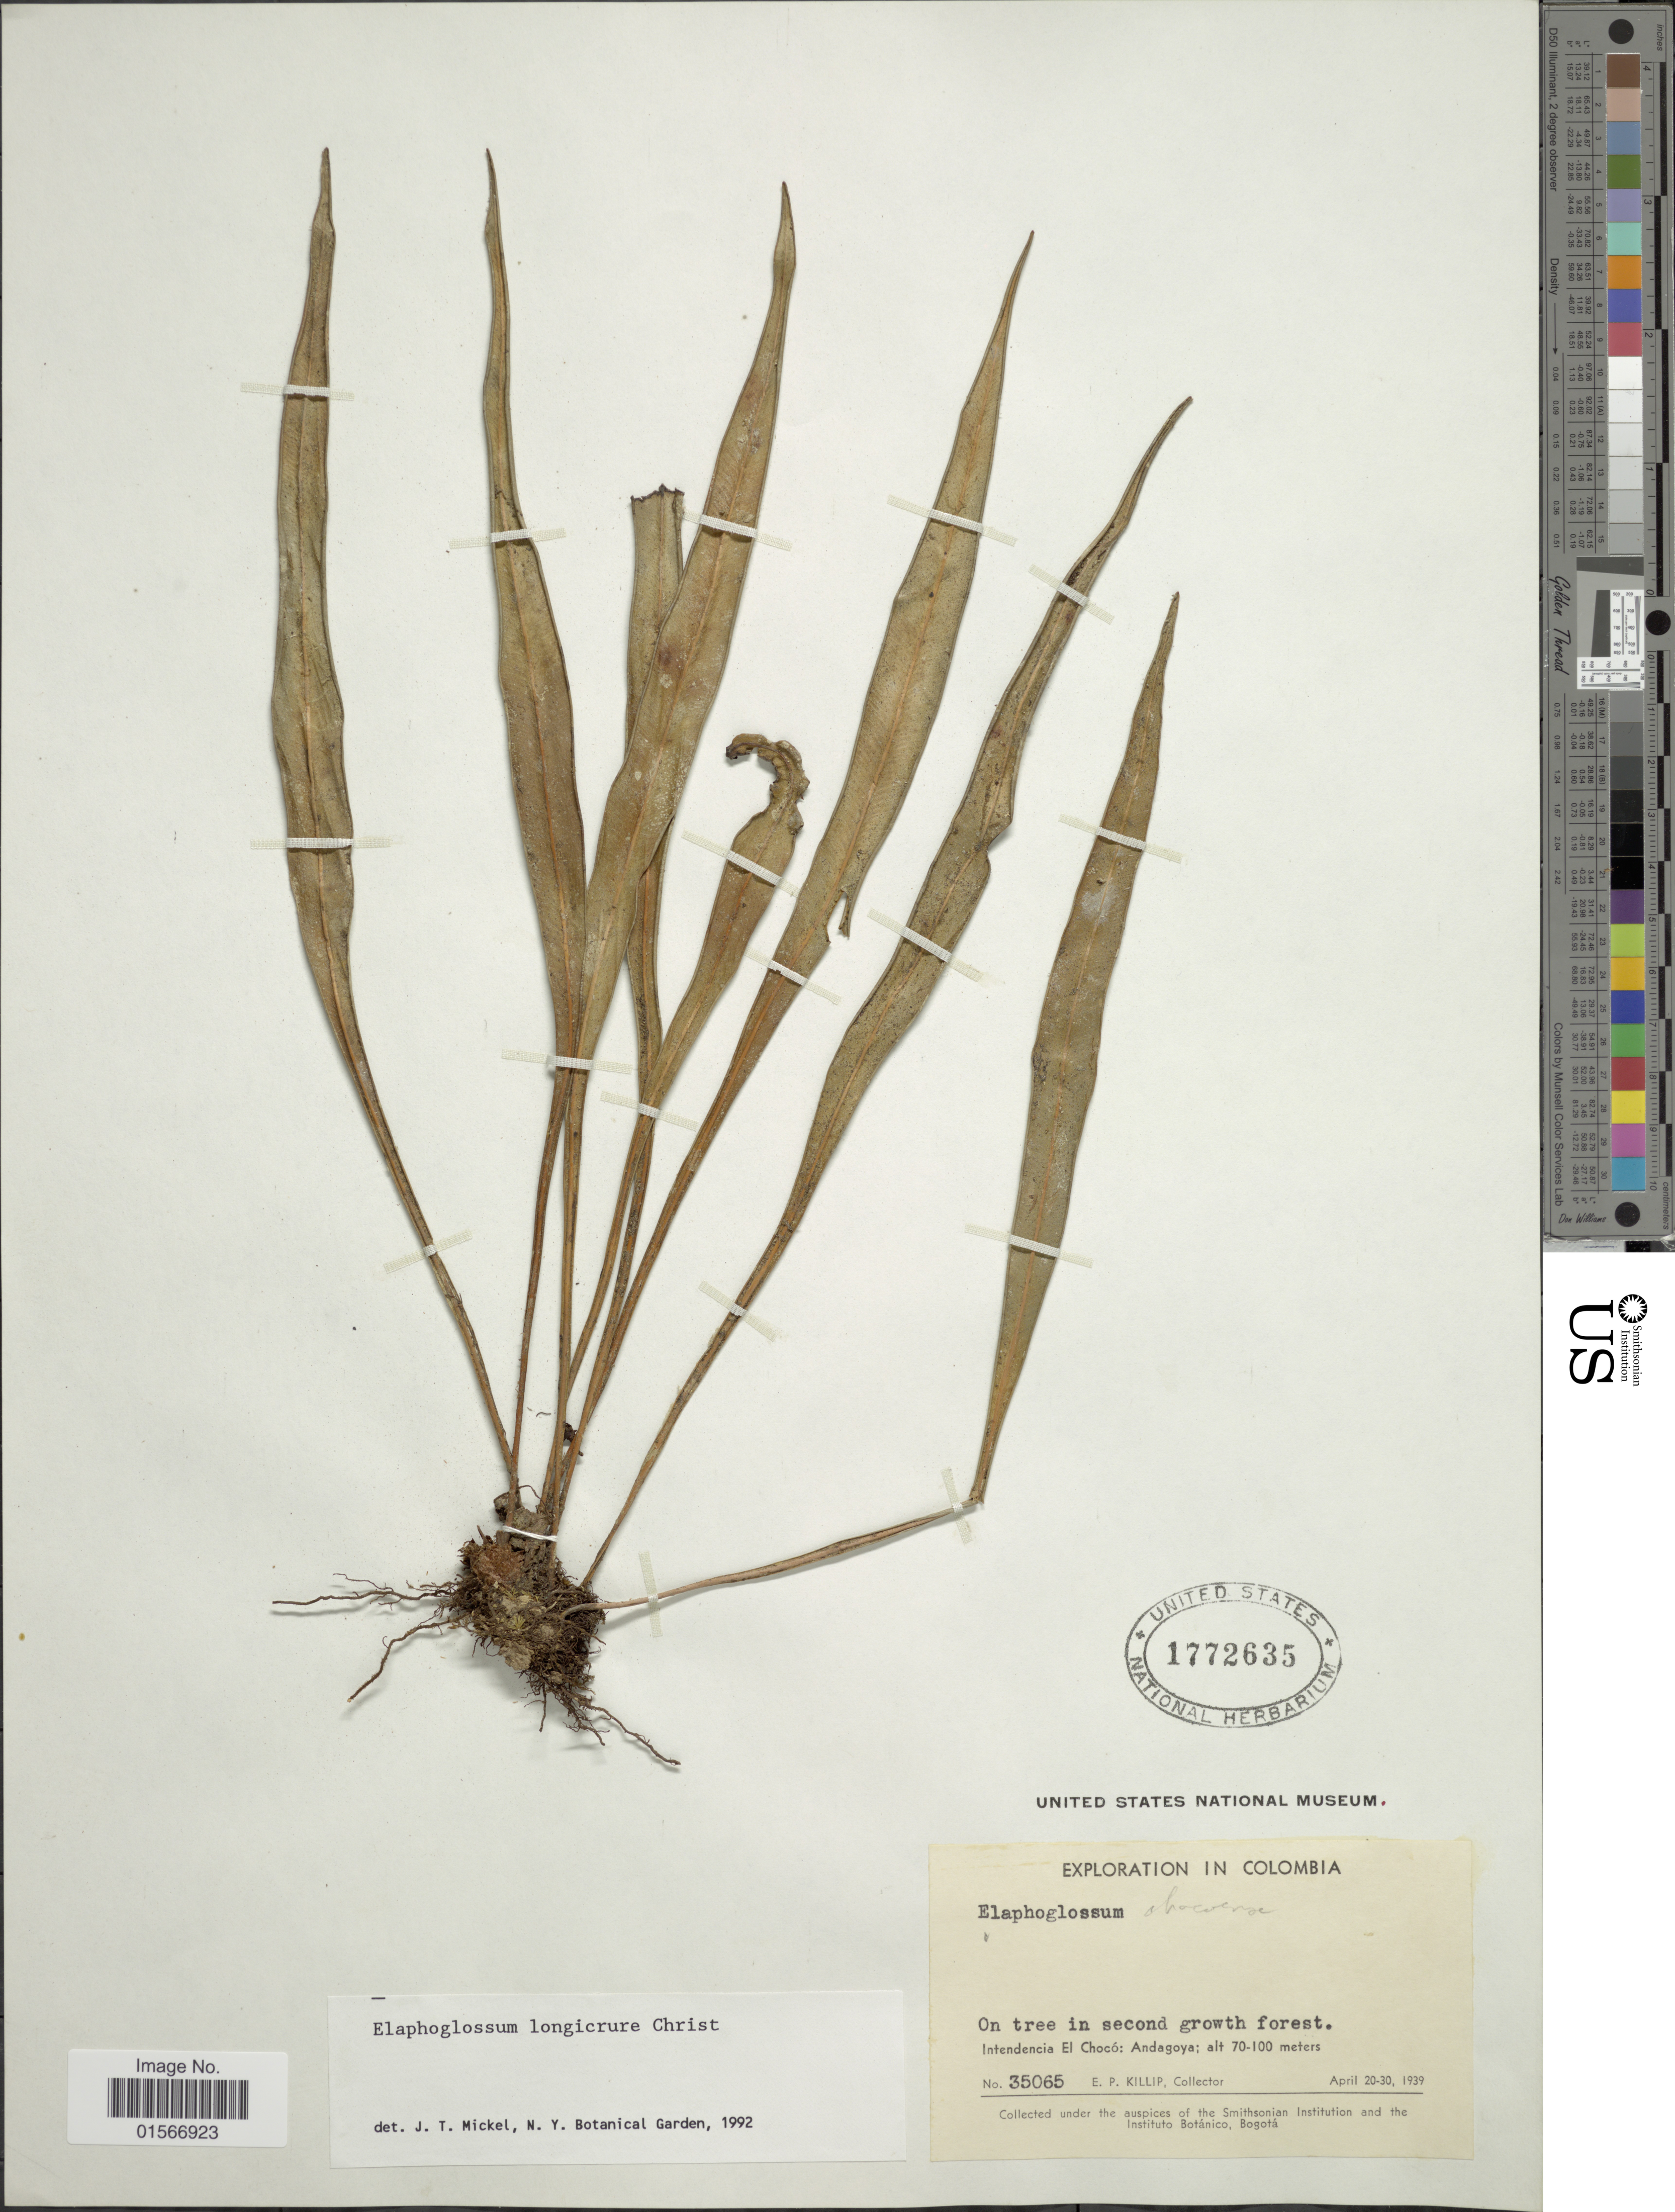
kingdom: Plantae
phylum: Tracheophyta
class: Polypodiopsida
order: Polypodiales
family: Dryopteridaceae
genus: Elaphoglossum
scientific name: Elaphoglossum longicrure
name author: Christ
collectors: E. P. Killip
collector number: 35065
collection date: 1939-04-20/1939-04-30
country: Colombia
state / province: Chocó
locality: Intendencia El Chocó: Andagoya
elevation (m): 70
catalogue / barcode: US 1772635